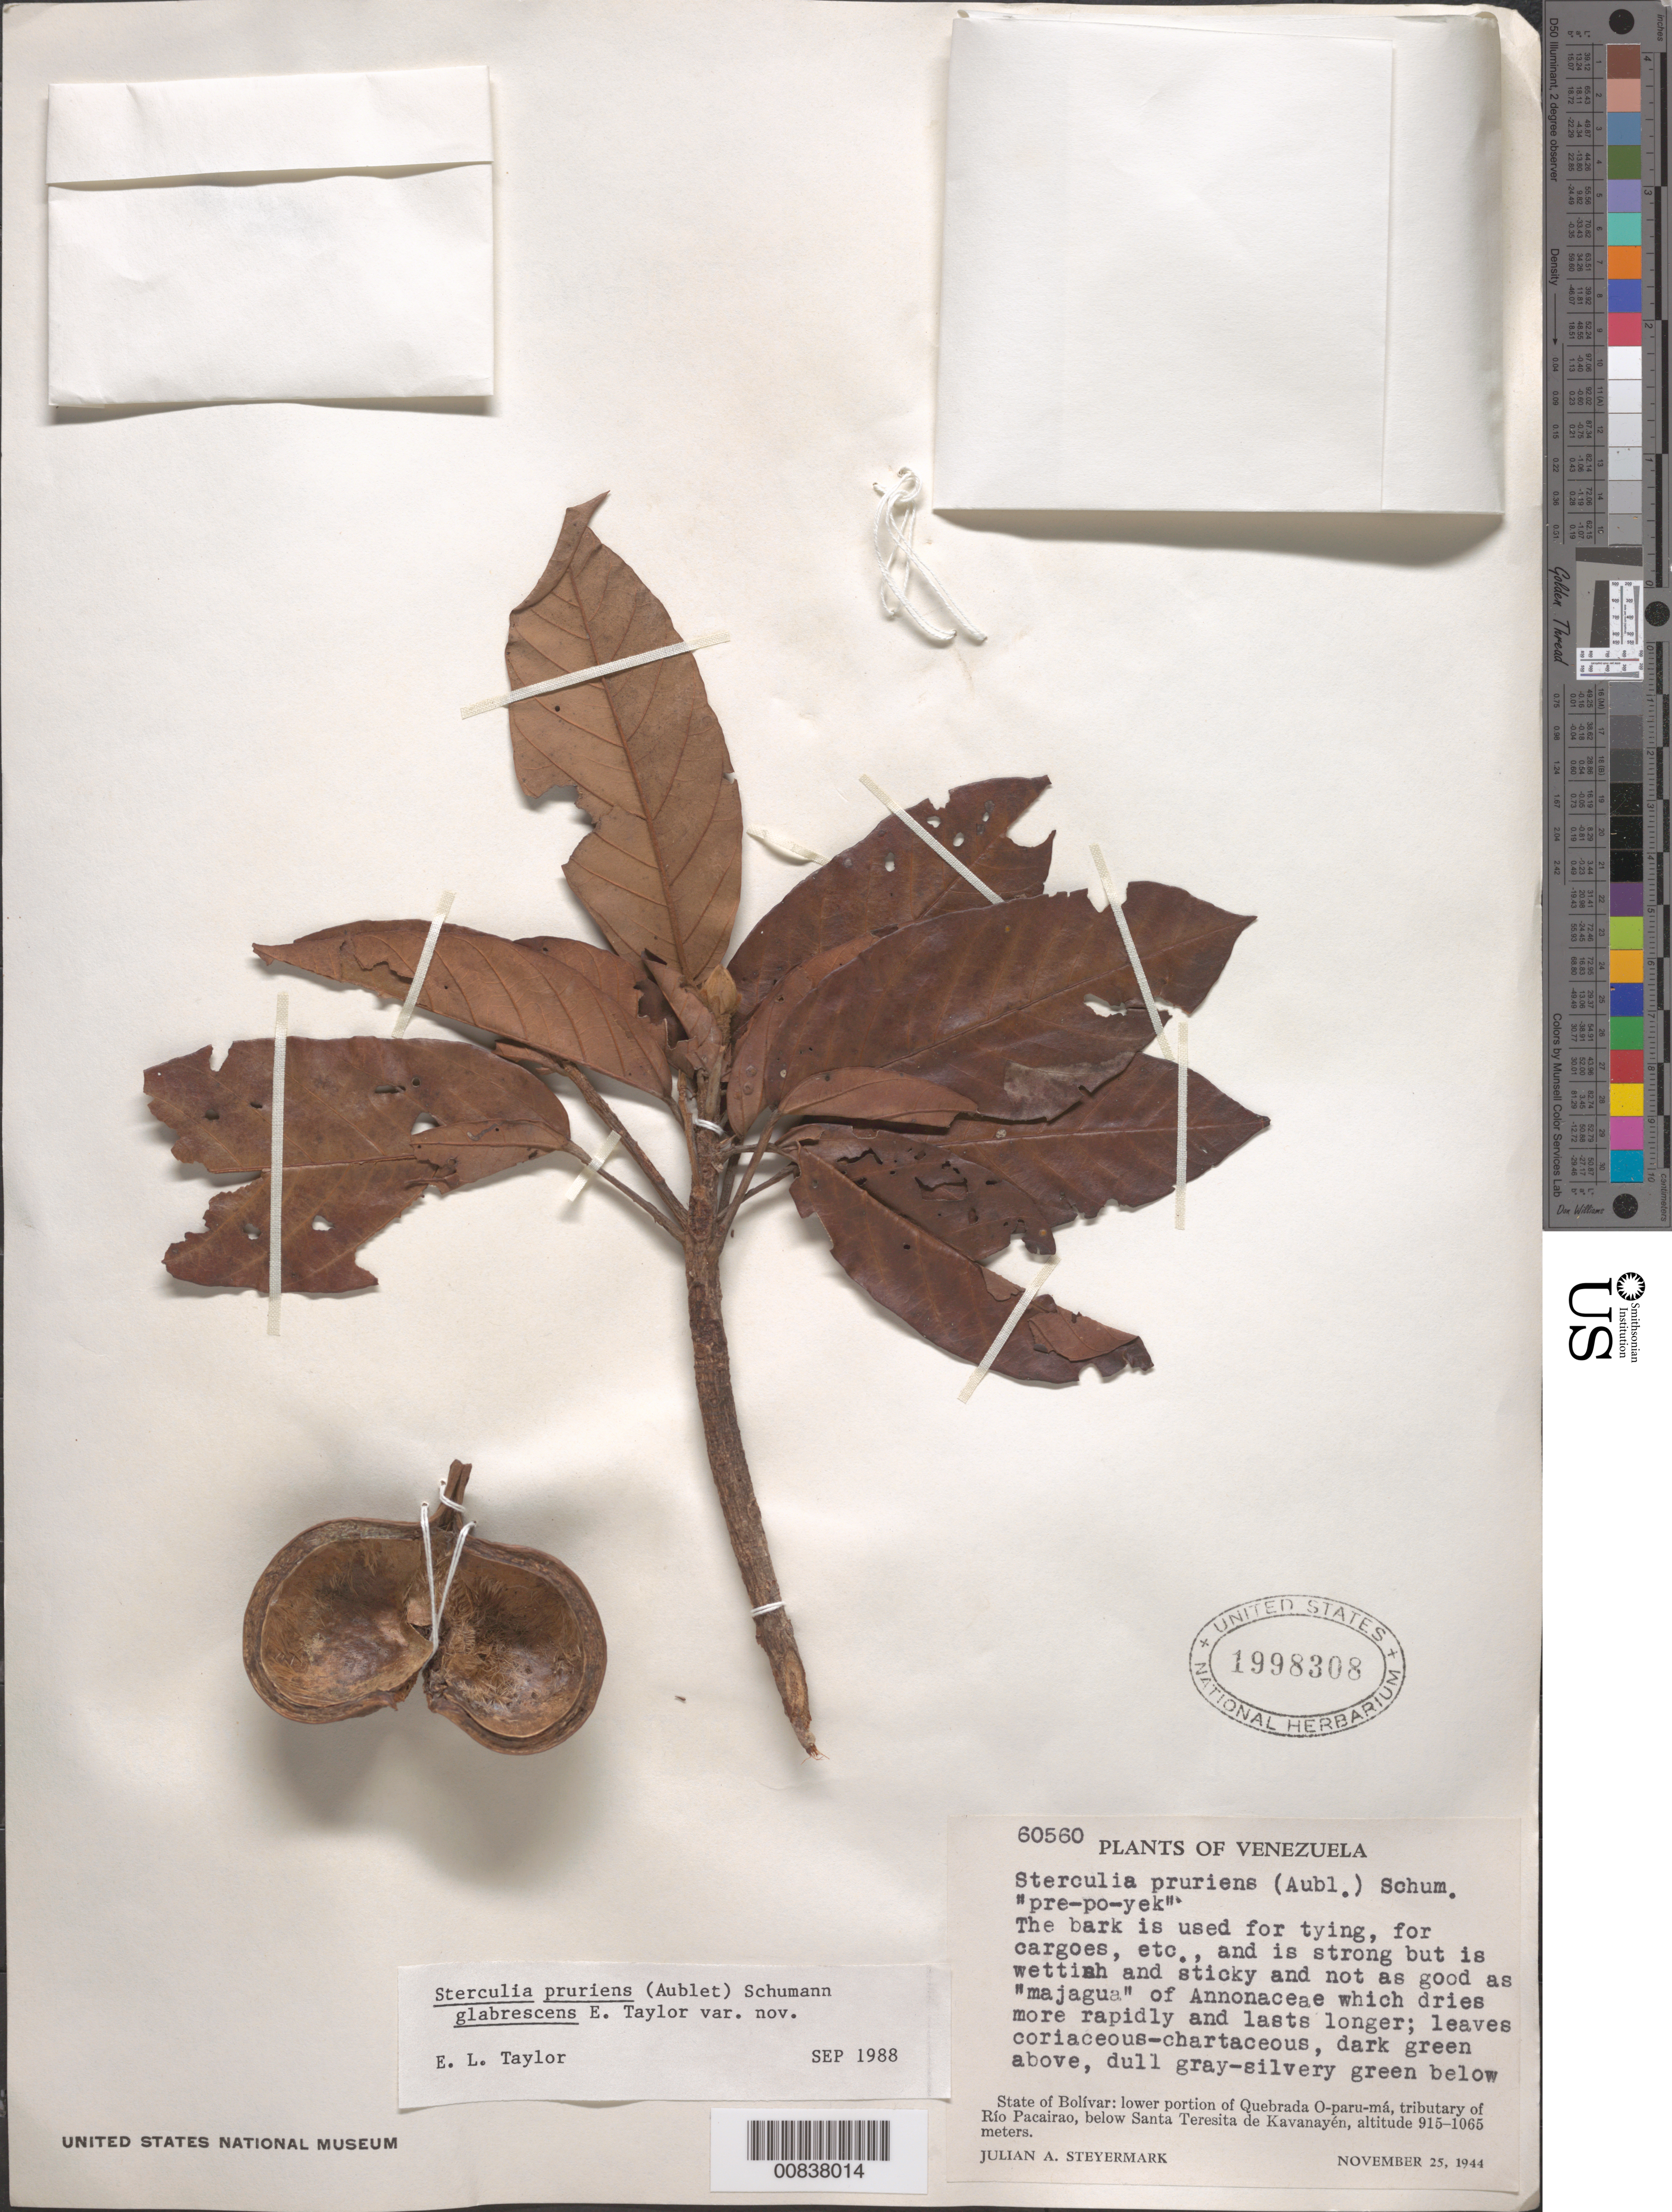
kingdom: Plantae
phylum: Tracheophyta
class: Magnoliopsida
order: Malvales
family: Malvaceae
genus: Sterculia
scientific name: Sterculia pruriens var. glabrescens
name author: E.L. Taylor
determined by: Taylor, E. L.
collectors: J. Steyermark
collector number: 60560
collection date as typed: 25-Nov-44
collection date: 1944-11-25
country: Venezuela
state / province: Bolívar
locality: Quebrada O-paru-má, trib. of Río Pacairao, below Santa Teresita de Kavanayén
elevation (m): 915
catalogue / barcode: US 1998308